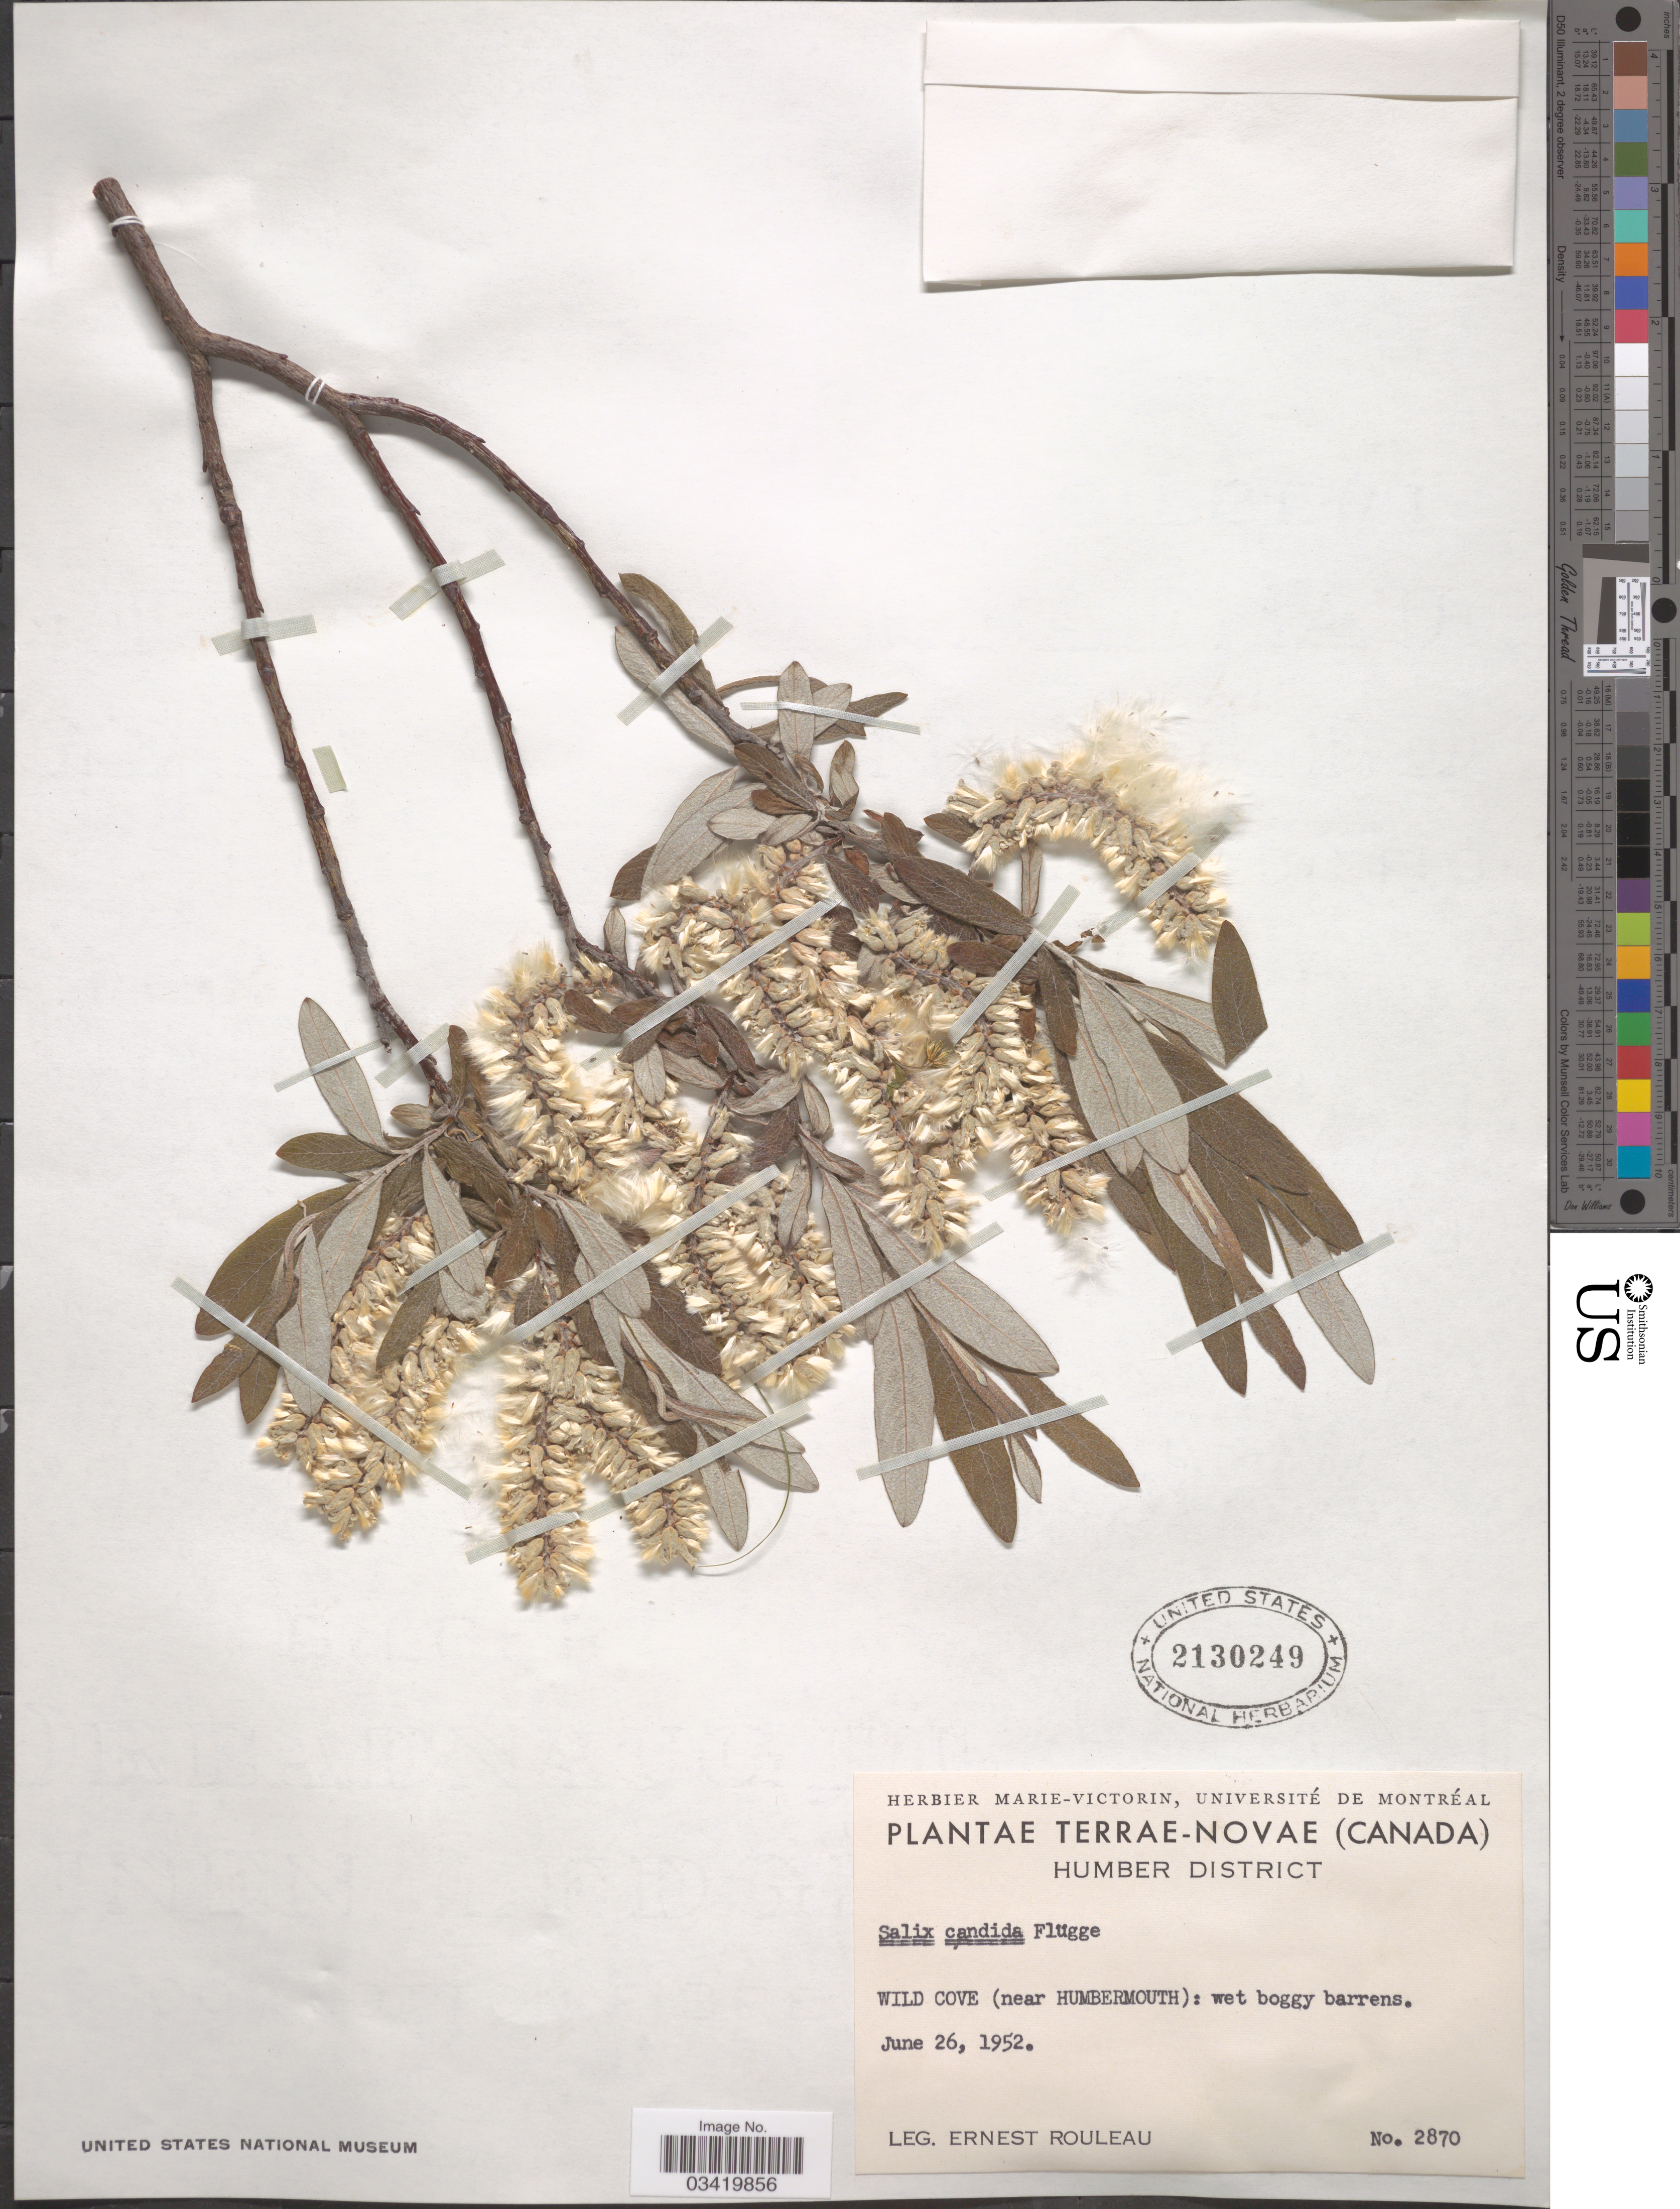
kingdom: Plantae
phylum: Tracheophyta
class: Magnoliopsida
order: Malpighiales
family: Salicaceae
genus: Salix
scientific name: Salix candida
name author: Flüggé ex Willd.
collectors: E. Rouleau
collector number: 2870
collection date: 1952-06-26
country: Canada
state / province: Newfoundland and Labrador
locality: Terrae-Novae. Humber District. Wild Cove (near Humbermouth).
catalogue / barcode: US 2130249